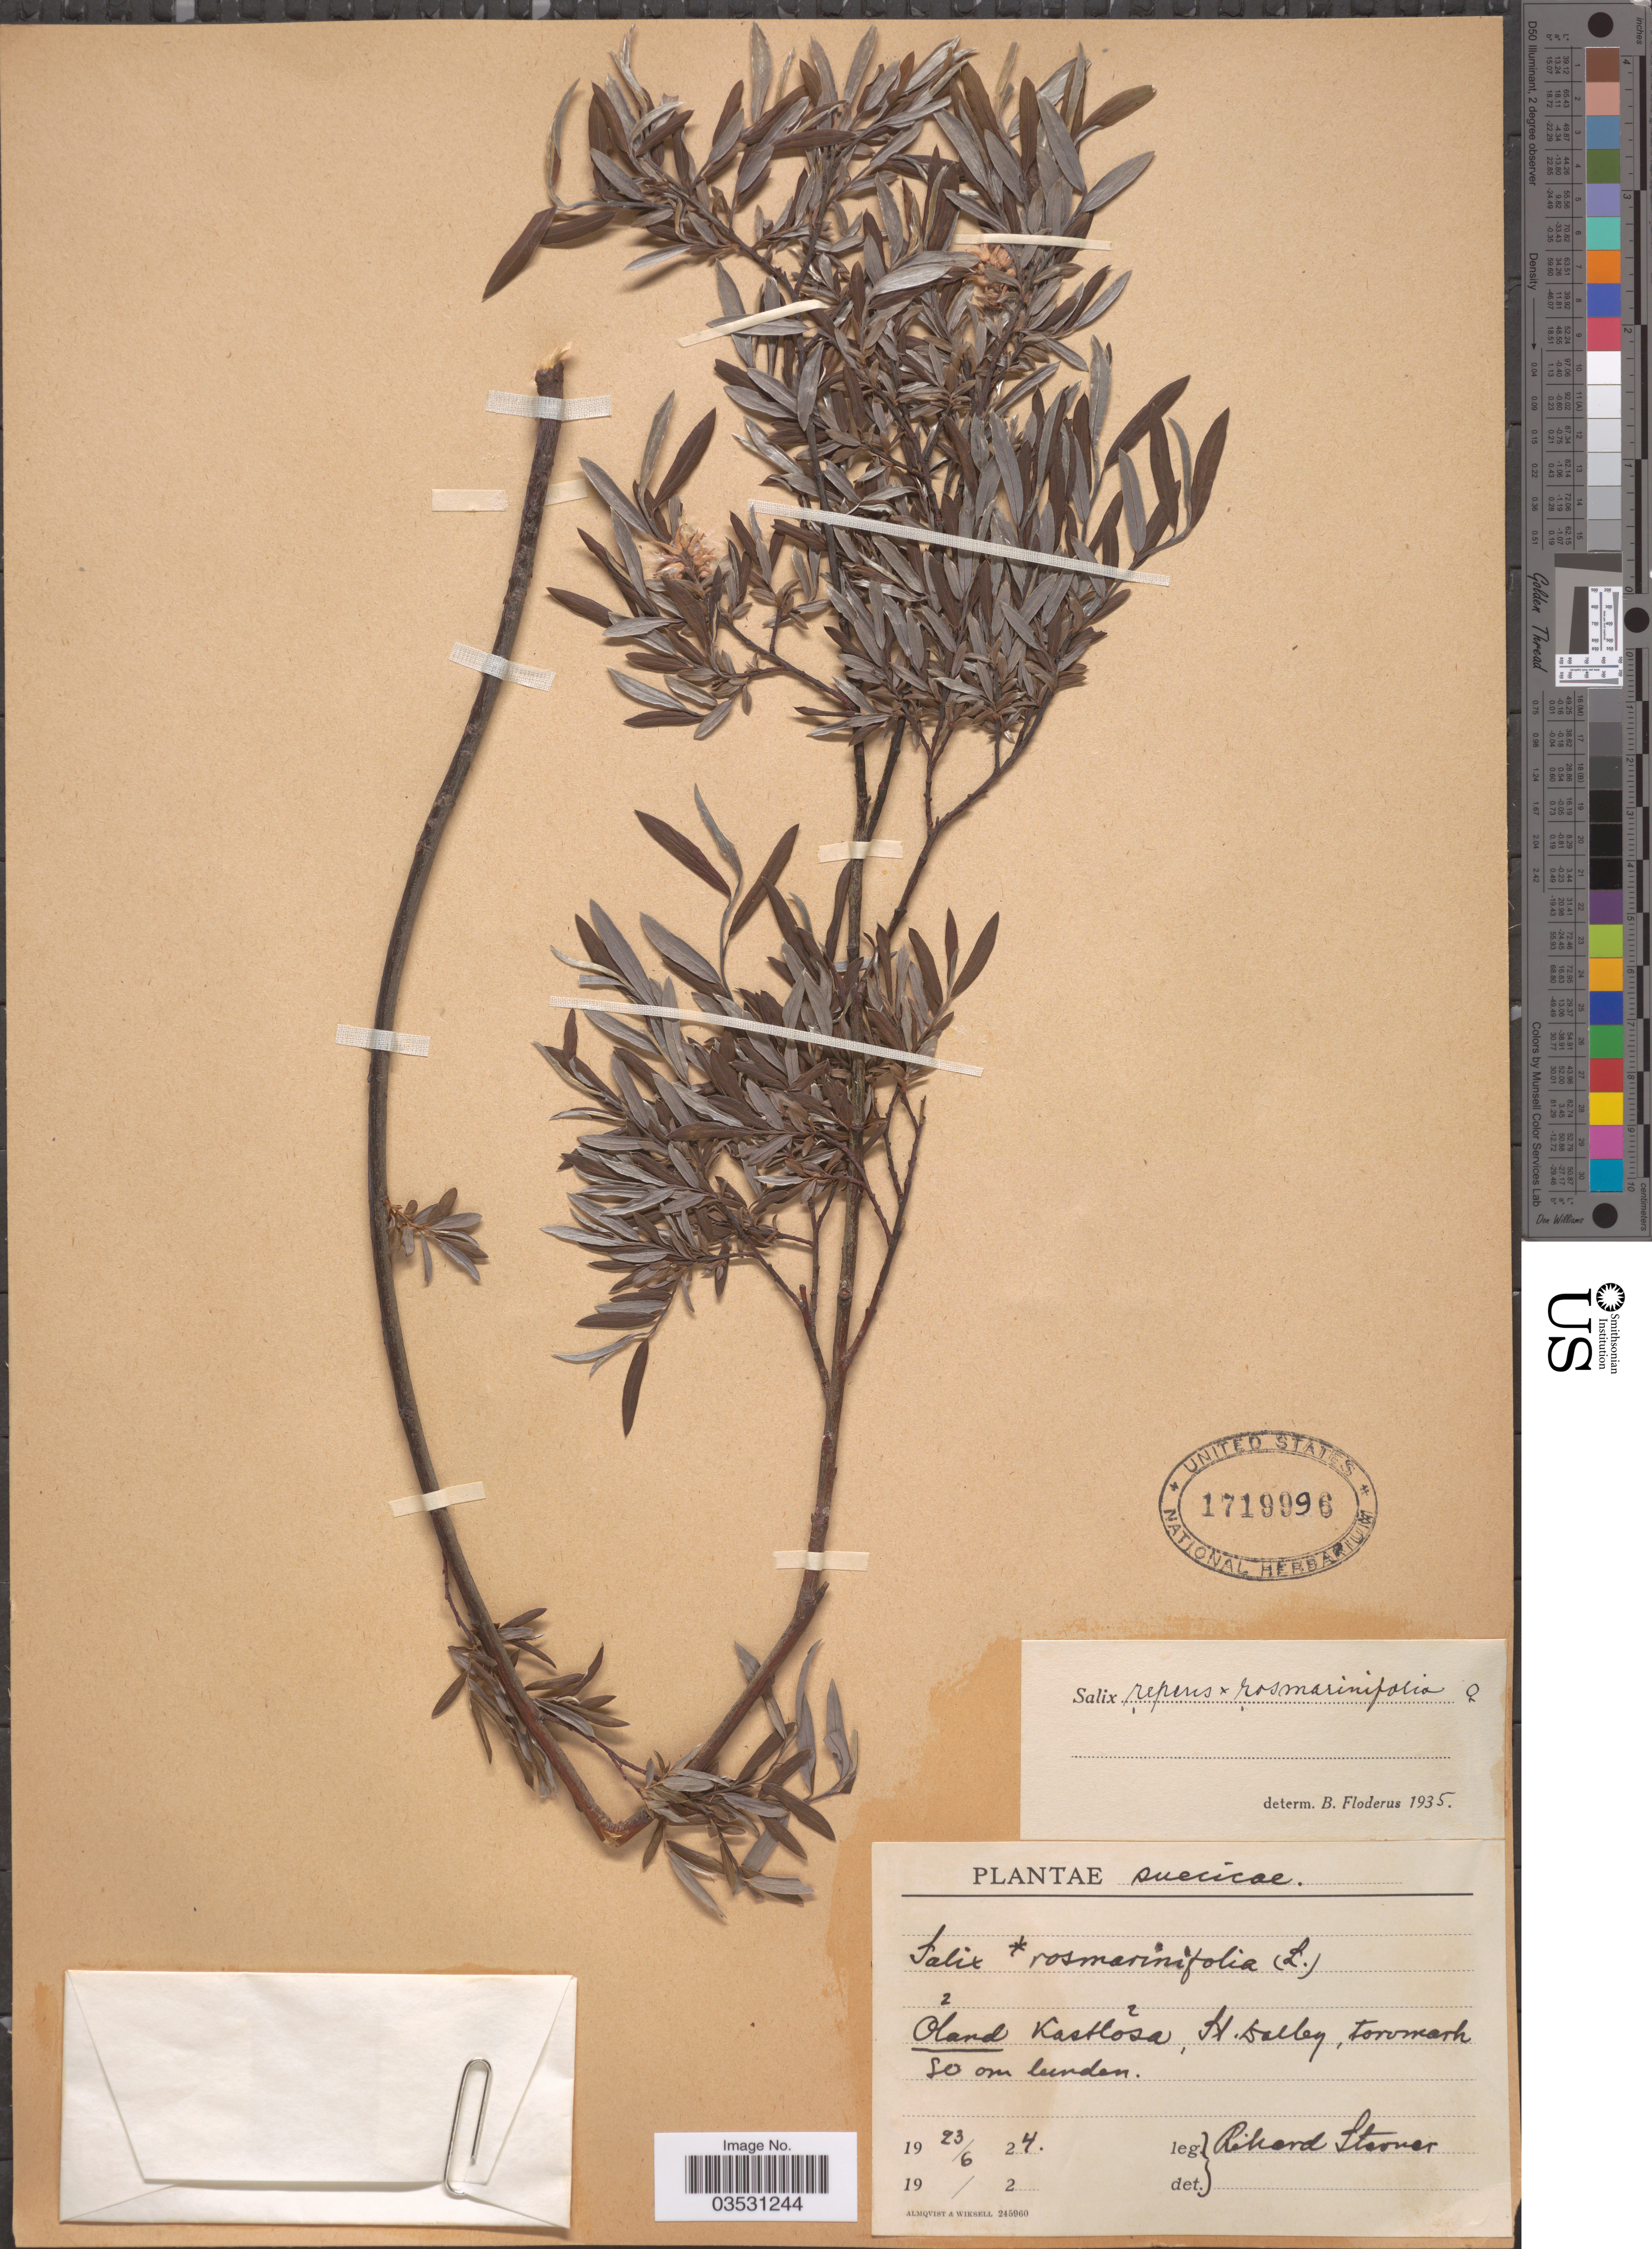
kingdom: Plantae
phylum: Tracheophyta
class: Magnoliopsida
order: Malpighiales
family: Salicaceae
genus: Salix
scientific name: Salix repens x S. rosmarinifolia L.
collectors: R. Sterner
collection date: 1924-06-23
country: Sweden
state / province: Kalmar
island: Oland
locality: Suecicae. Oland Kastlosa, Sk. Dalby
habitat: torvmorh so om lunden.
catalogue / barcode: US 1719996